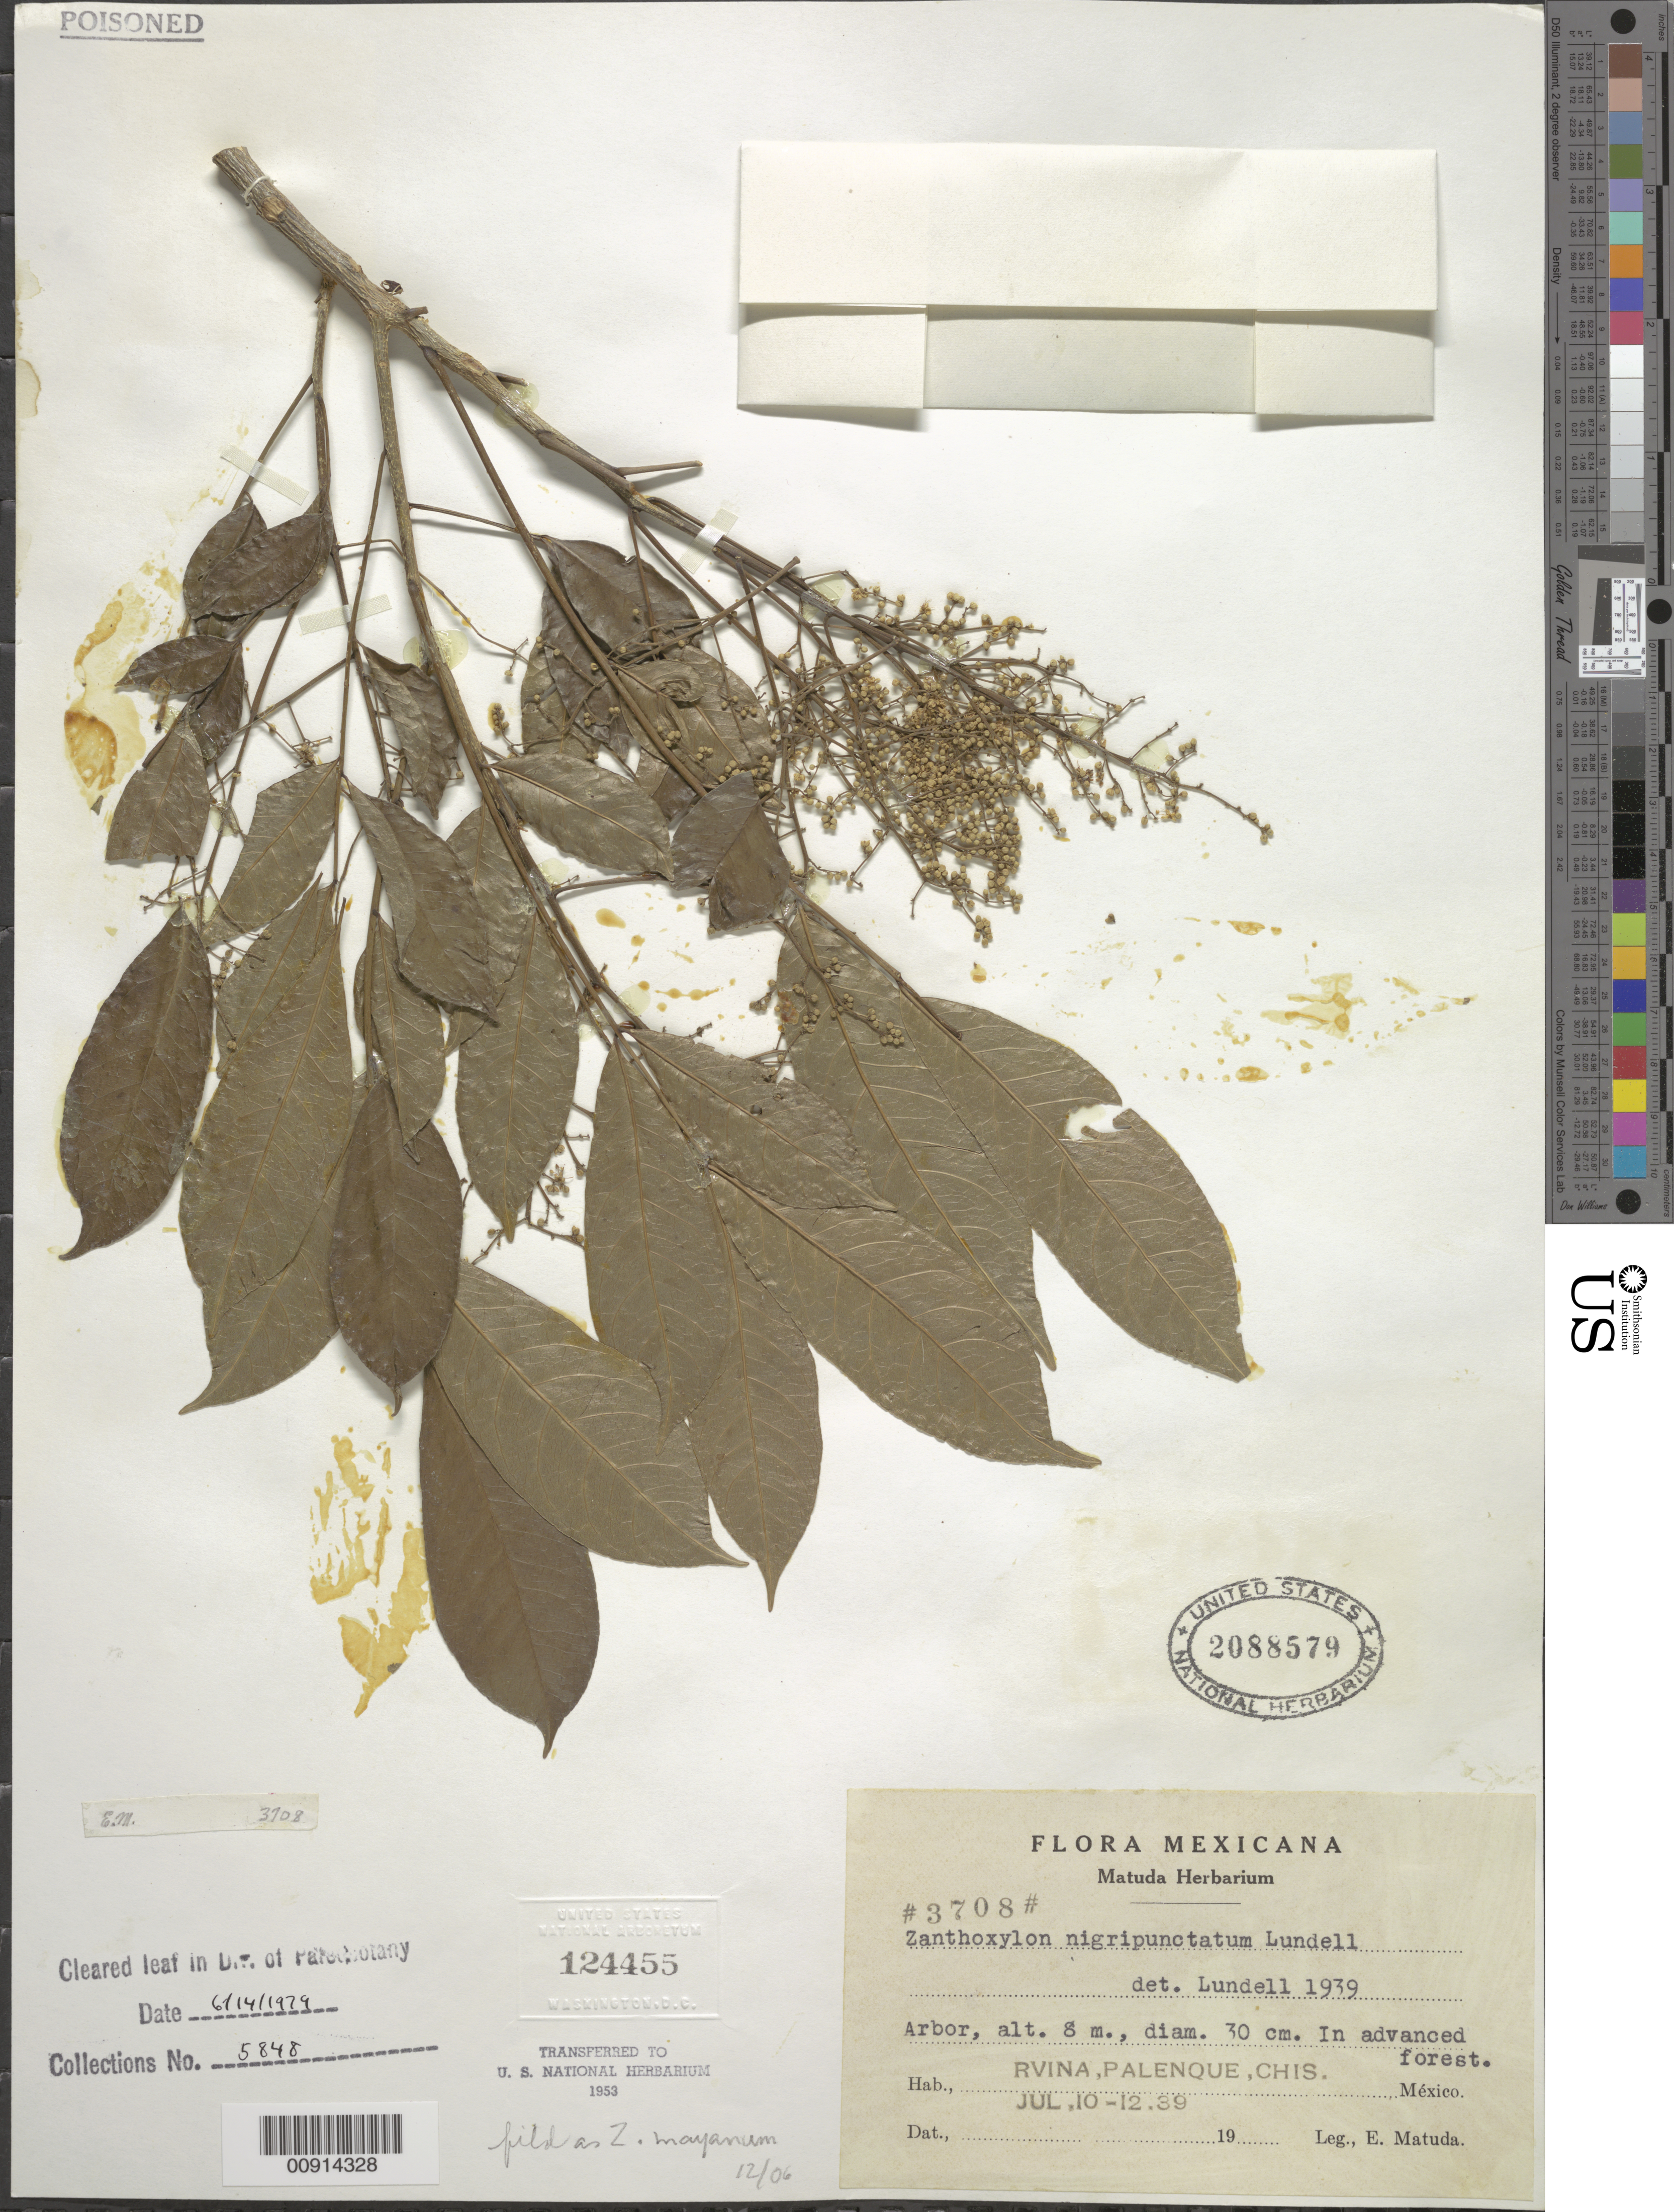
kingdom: Plantae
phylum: Tracheophyta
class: Magnoliopsida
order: Sapindales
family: Rutaceae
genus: Zanthoxylum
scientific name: Zanthoxylum mayanum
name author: Standl.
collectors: E. Matuda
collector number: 3708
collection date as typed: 10 Jul 1939 to 12 Jul 1939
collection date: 1939-07-10/1939-07-12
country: Mexico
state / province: Chiapas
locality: Rvina, Palenque, Chiapas.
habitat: In advanced forest.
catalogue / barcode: US 2088579